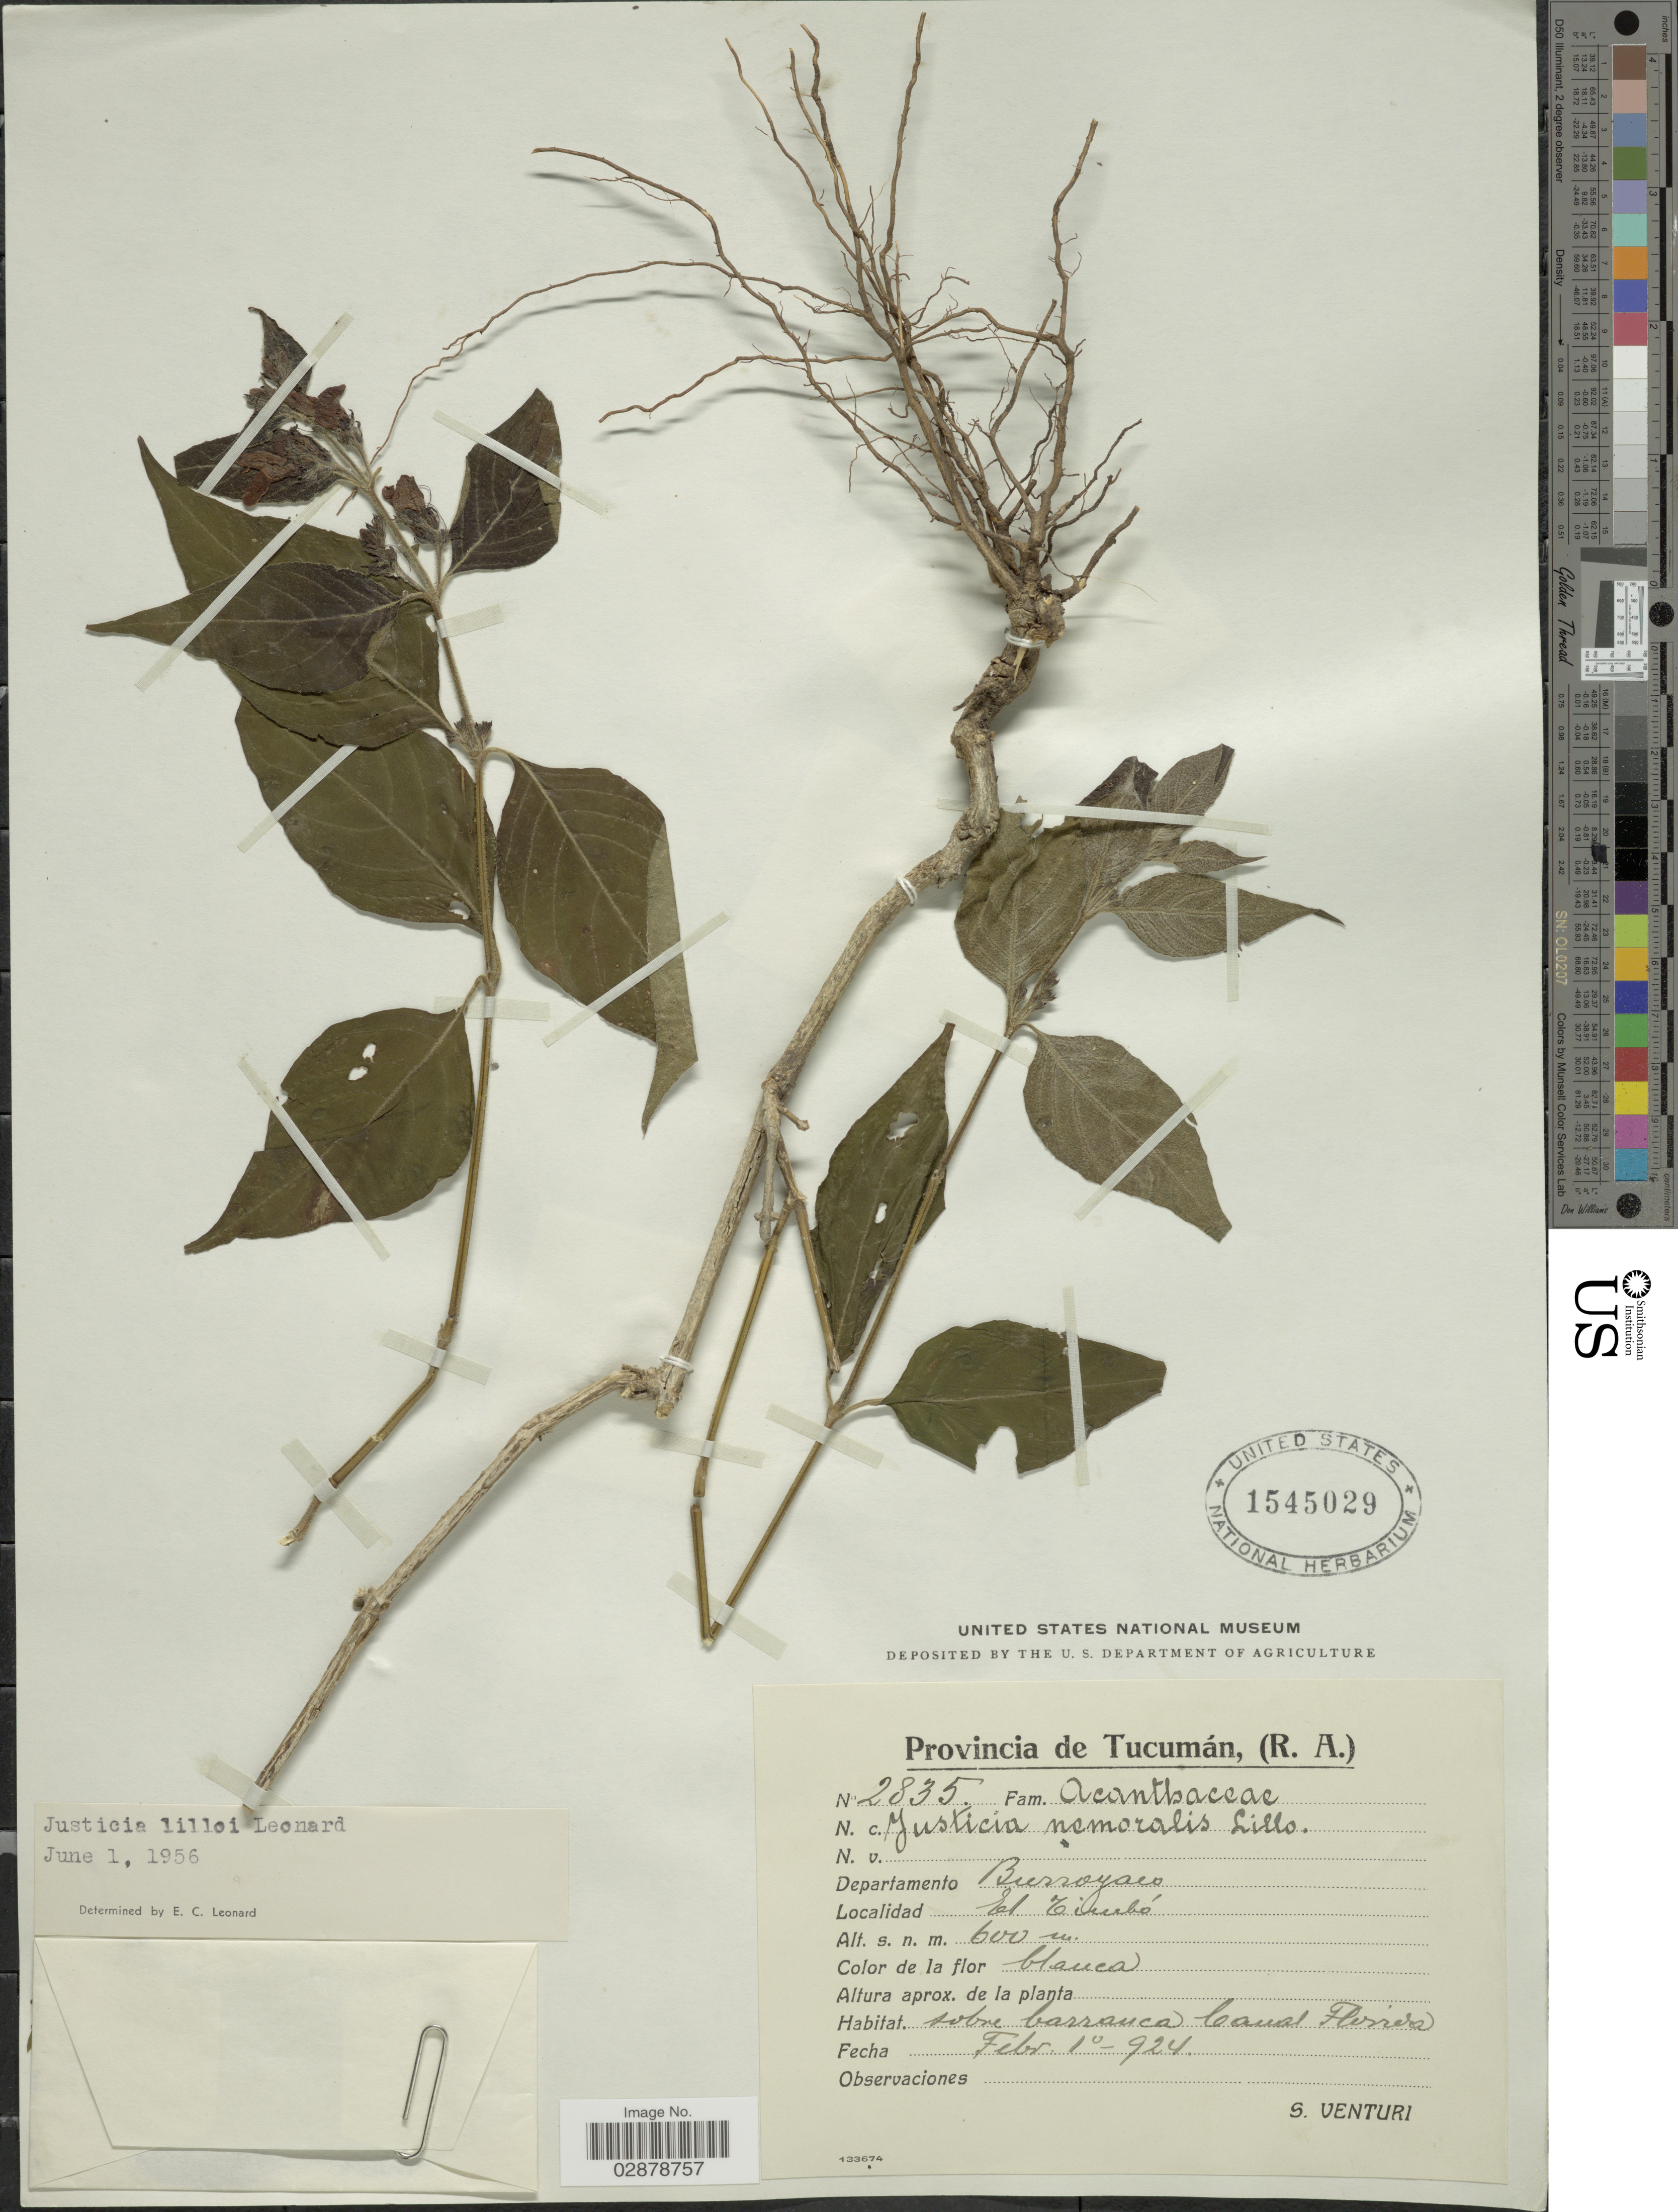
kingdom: Plantae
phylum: Tracheophyta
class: Magnoliopsida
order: Lamiales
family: Acanthaceae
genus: Justicia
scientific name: Justicia corumbensis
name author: (Lindau) Wassh. & C. Ezcurra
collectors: S. Venturi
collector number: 2835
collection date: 1924-02-01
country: Argentina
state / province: Tucuman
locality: Departamento Burruyacú. El Timbó. Sobre barranca Canas Florida.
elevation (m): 600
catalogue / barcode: US 1545029